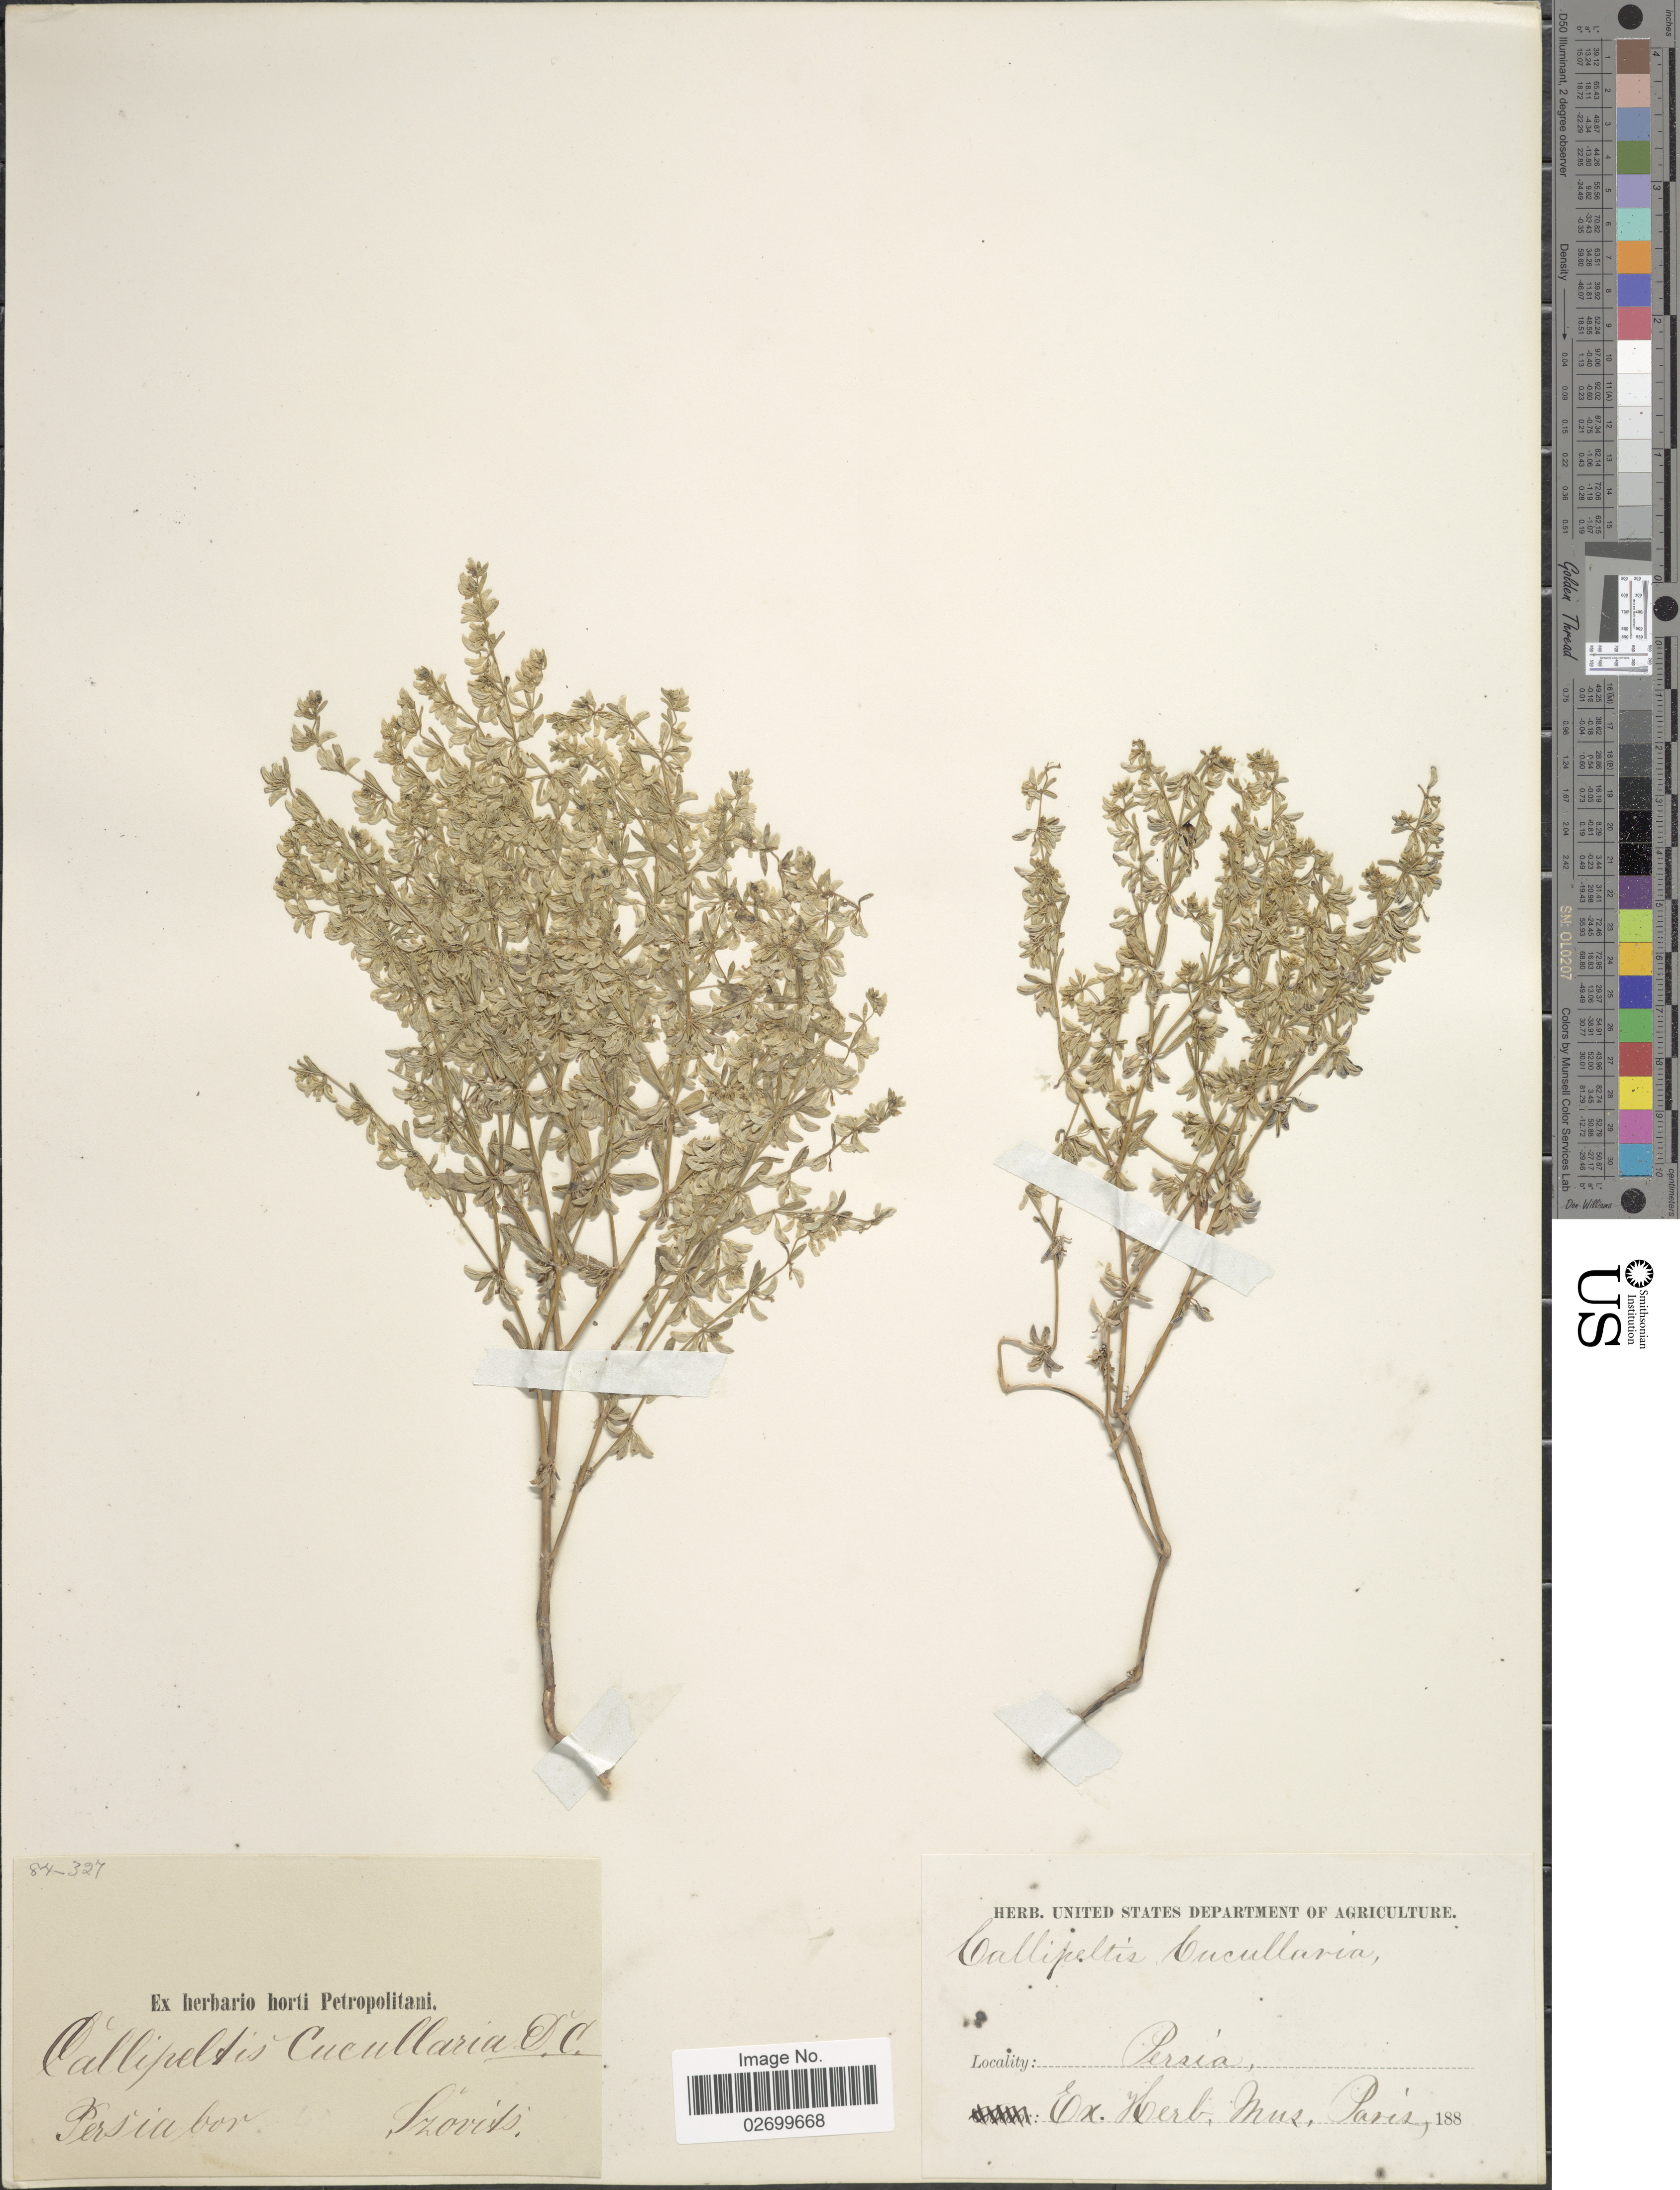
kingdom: Plantae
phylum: Tracheophyta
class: Magnoliopsida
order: Gentianales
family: Rubiaceae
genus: Callipeltis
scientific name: Callipeltis cucullaris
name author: (L.) DC.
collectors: Szovits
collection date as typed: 188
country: Iran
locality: Persia bor.